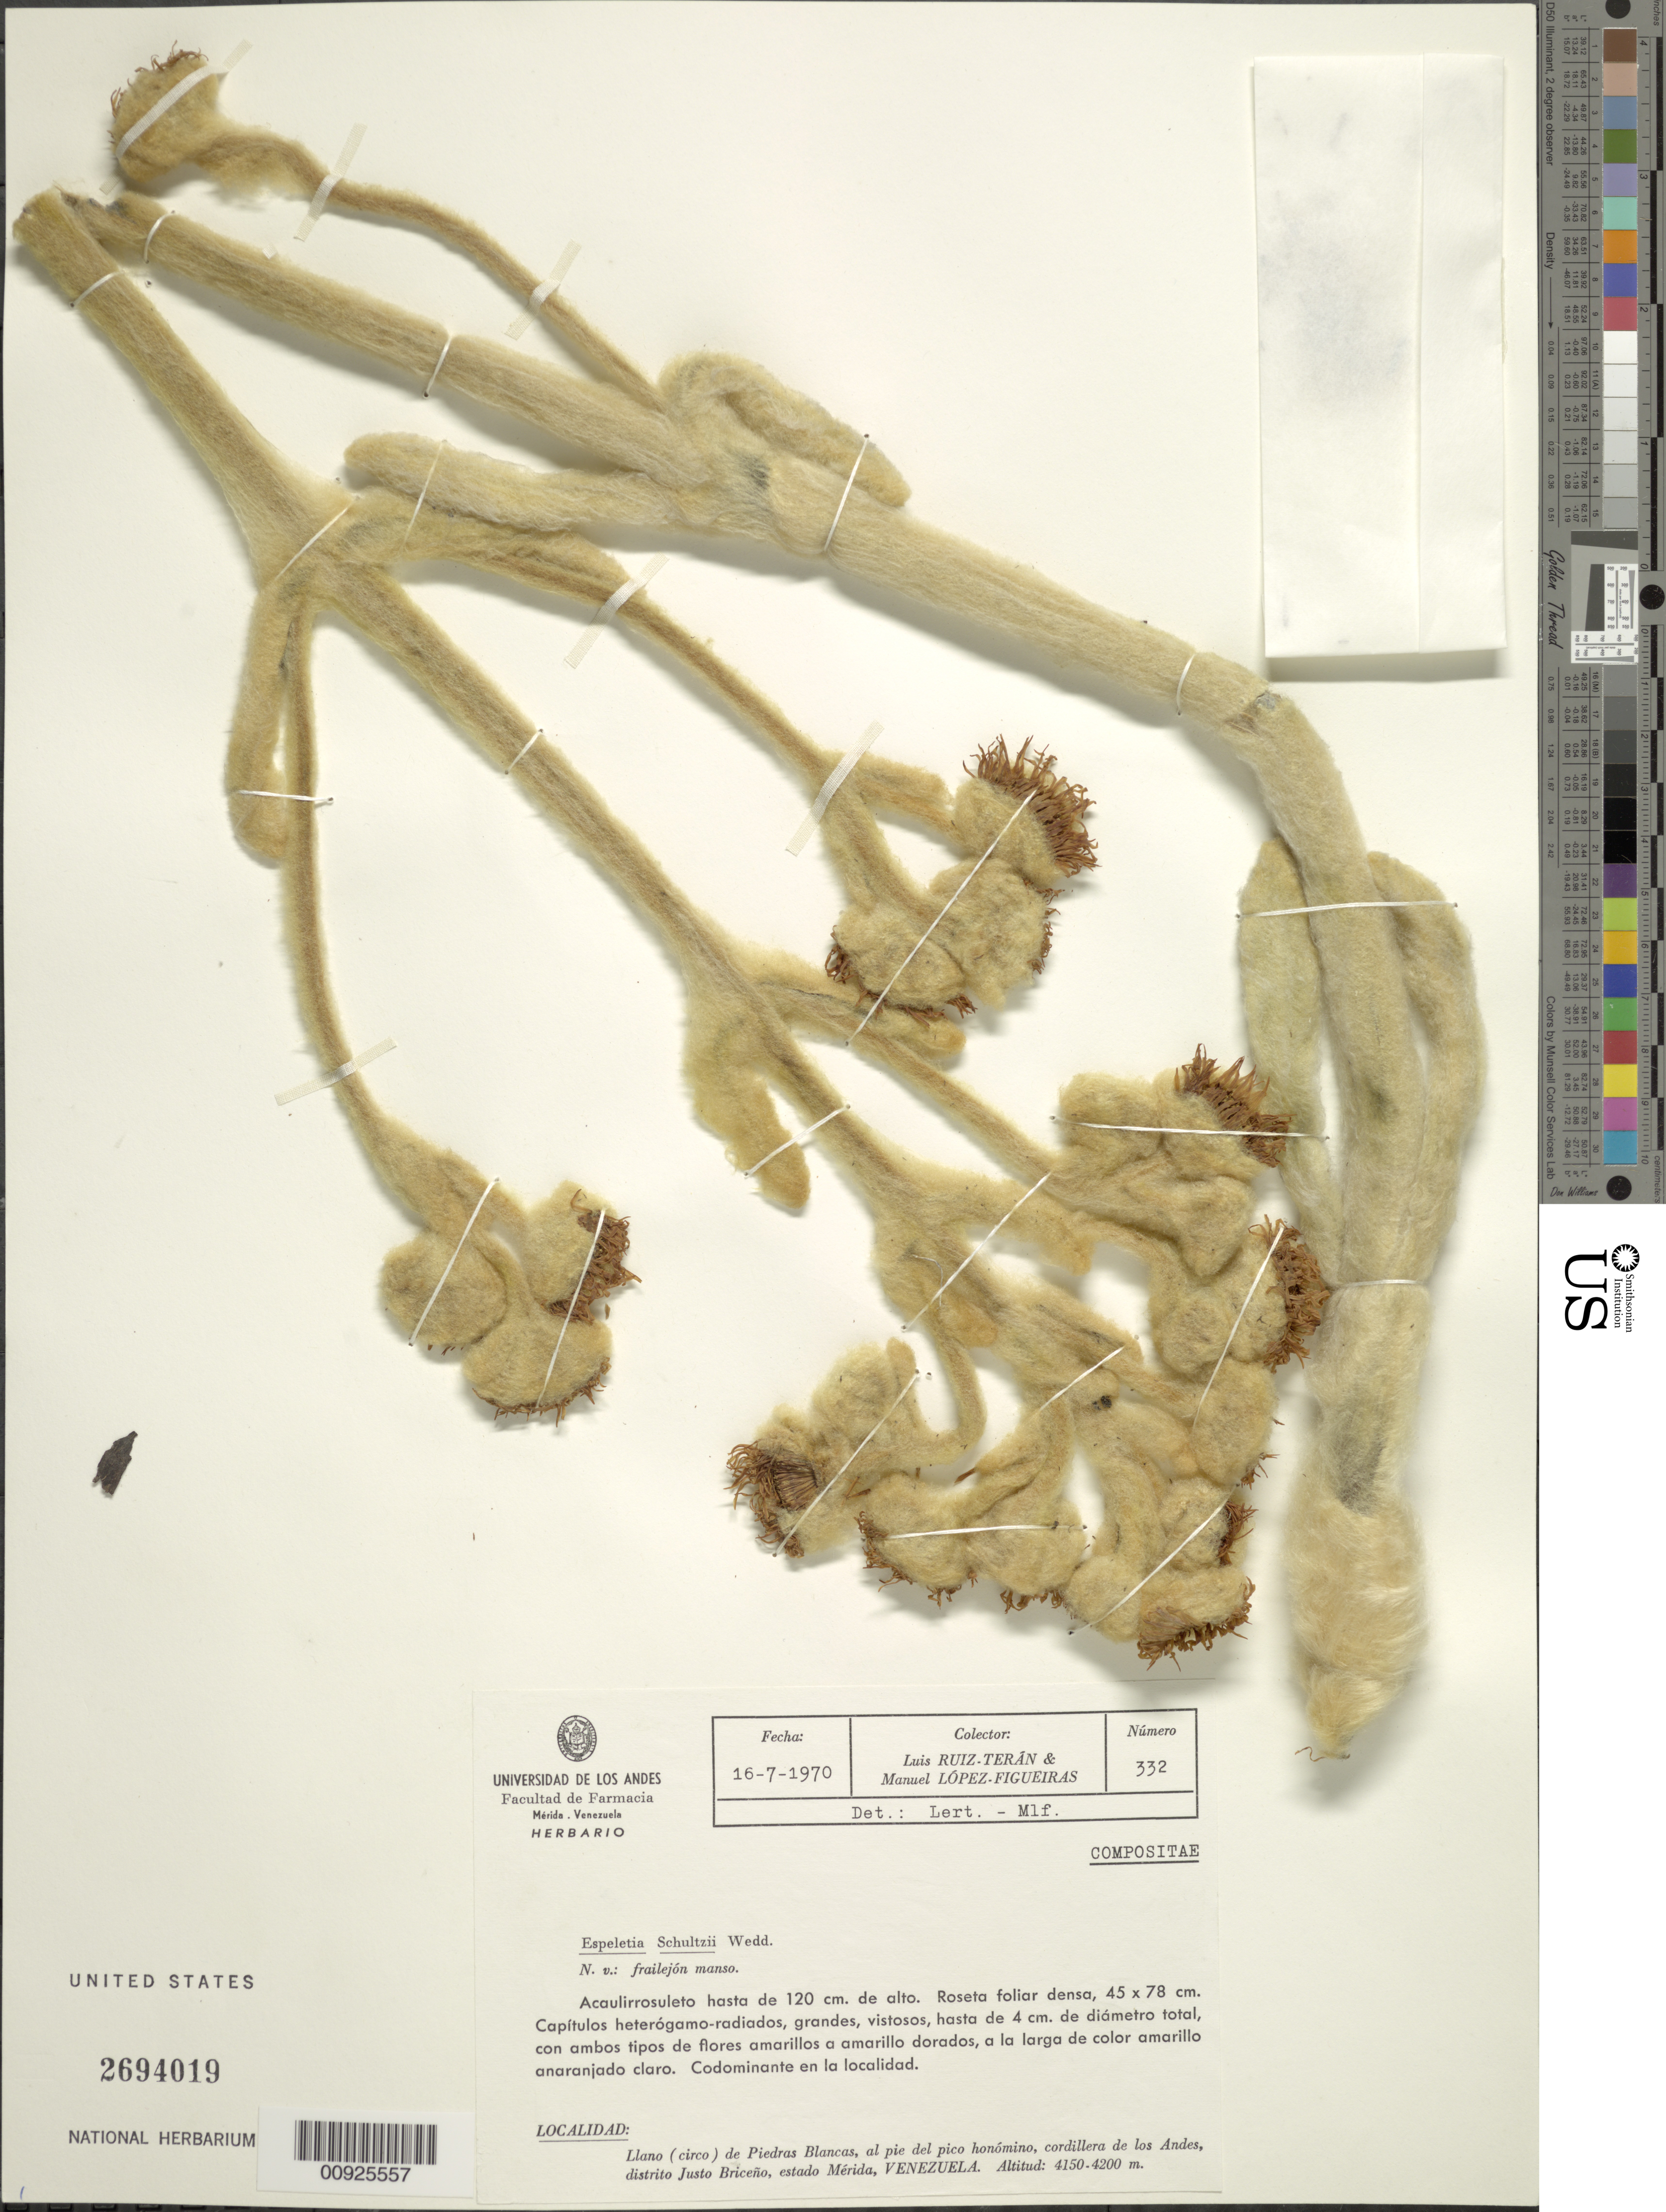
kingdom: Plantae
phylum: Tracheophyta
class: Magnoliopsida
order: Asterales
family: Asteraceae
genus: Espeletia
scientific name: Espeletia schultzii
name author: Wedd.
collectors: L. E. Ruíz-Terán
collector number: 335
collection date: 1970-07-17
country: Venezuela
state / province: Mérida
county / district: Justo Briceño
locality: Llano (circo) de Piedras Blancas, al pie del pico homónimo, cordillera de los Andes.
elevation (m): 4150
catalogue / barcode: US 2694019